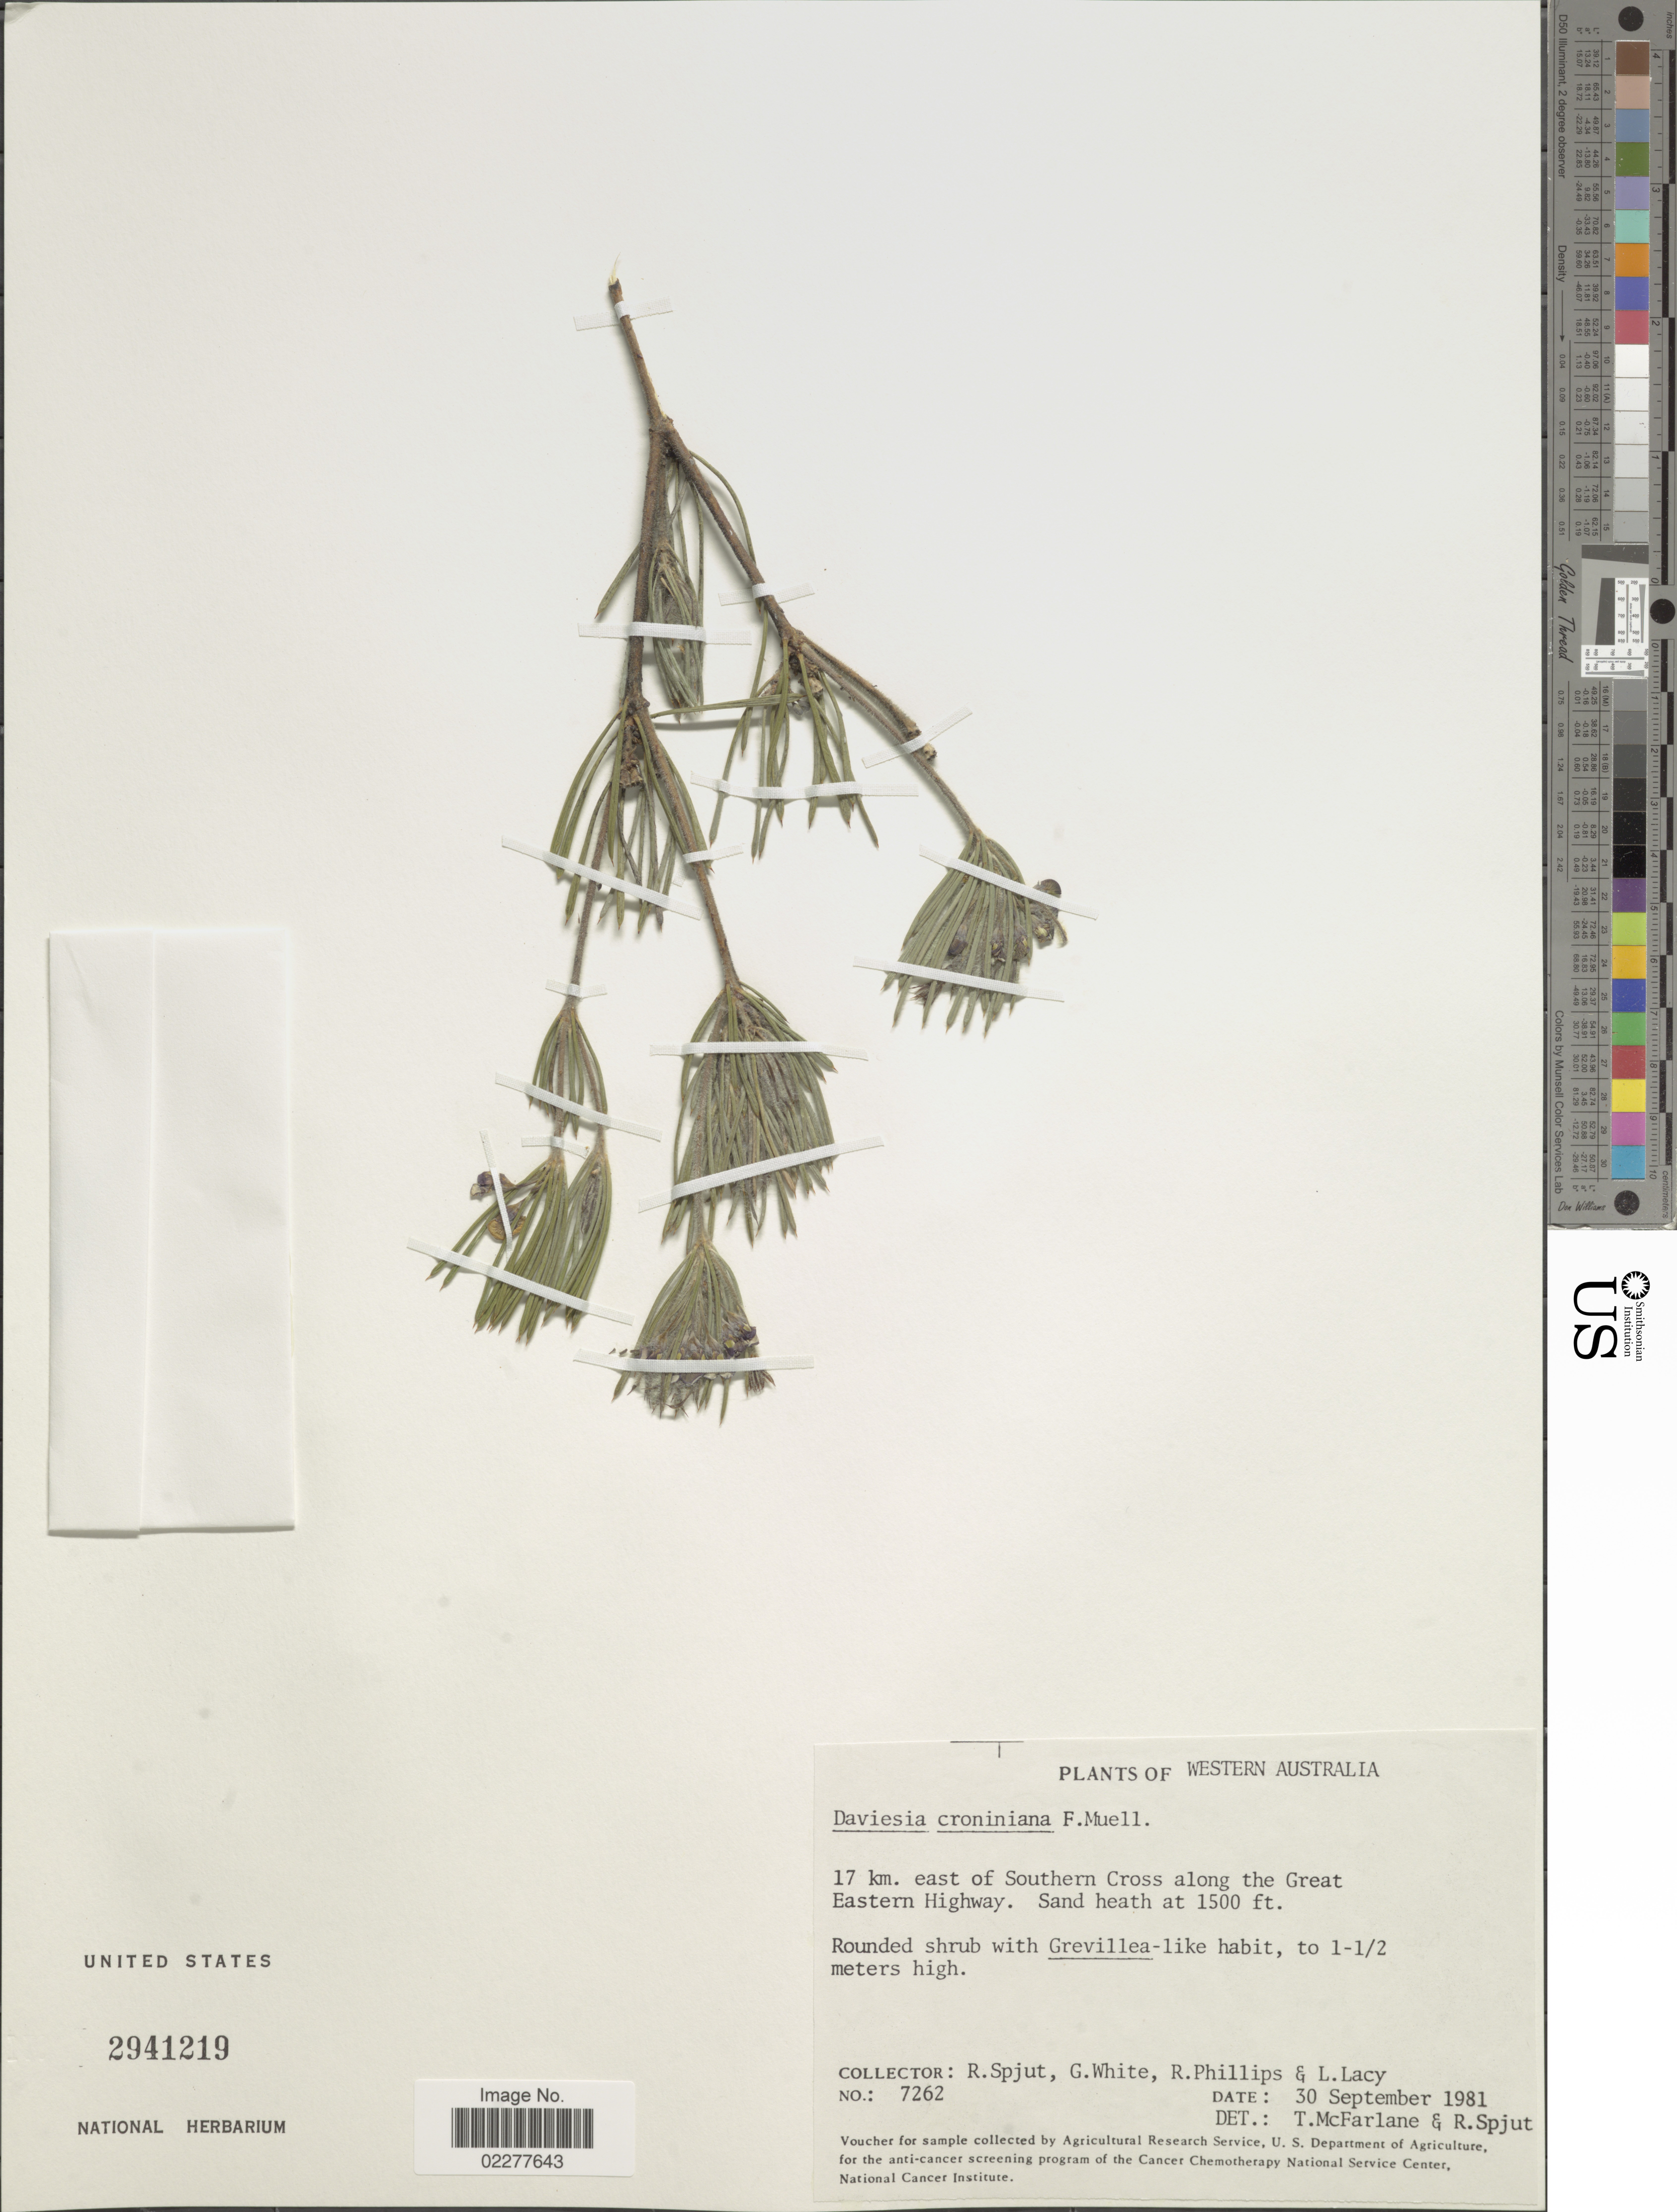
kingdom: Plantae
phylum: Tracheophyta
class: Magnoliopsida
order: Fabales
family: Fabaceae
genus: Daviesia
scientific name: Daviesia croniniana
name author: F. Muell.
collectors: R. Spjut, G. White, R. Phillips & L. Lacy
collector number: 7262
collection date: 1981-09-30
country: Australia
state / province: Western Australia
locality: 17. km east of Southern Cross along the Great Eastern Highway.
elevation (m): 457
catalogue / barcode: US 2941219